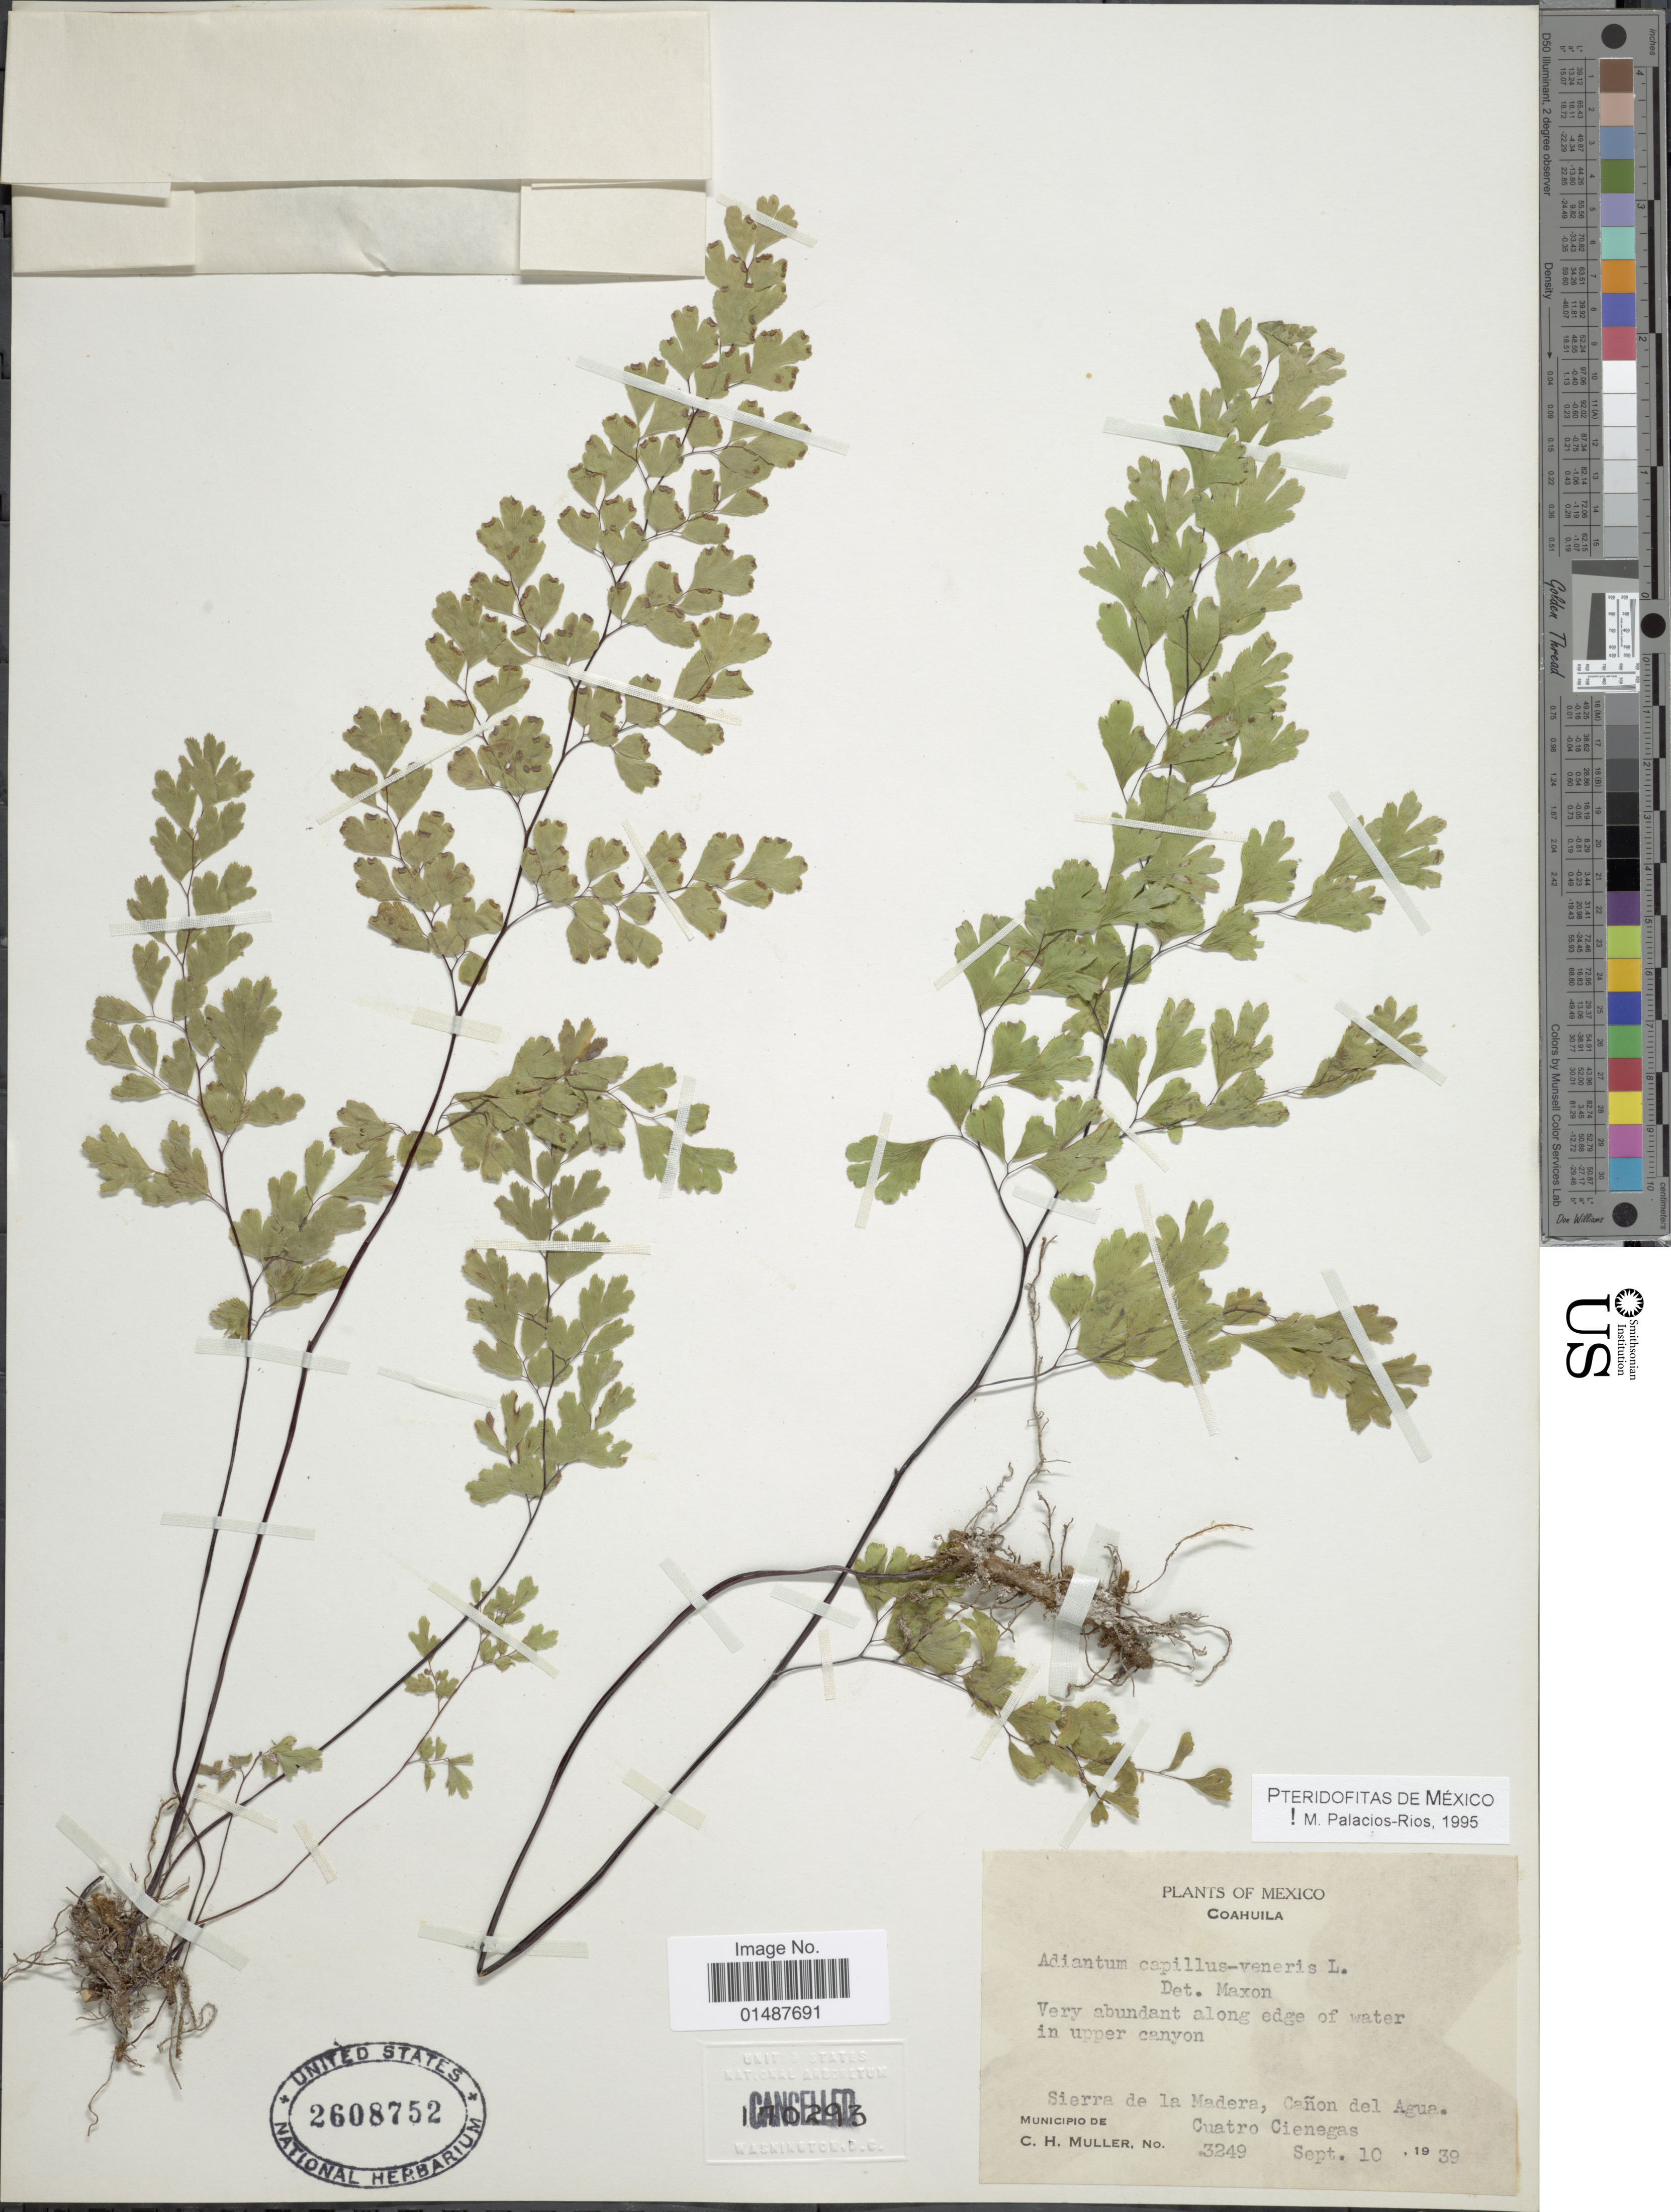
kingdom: Plantae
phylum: Tracheophyta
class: Polypodiopsida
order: Polypodiales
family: Pteridaceae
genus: Adiantum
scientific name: Adiantum capillus-veneris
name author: L.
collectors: C. H. Müller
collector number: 3249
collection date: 1939-09-10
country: Mexico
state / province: Coahuila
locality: Sierra de la Madera , Canon de Agua, Municipio De Cuatro Cienegas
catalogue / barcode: US 2608752